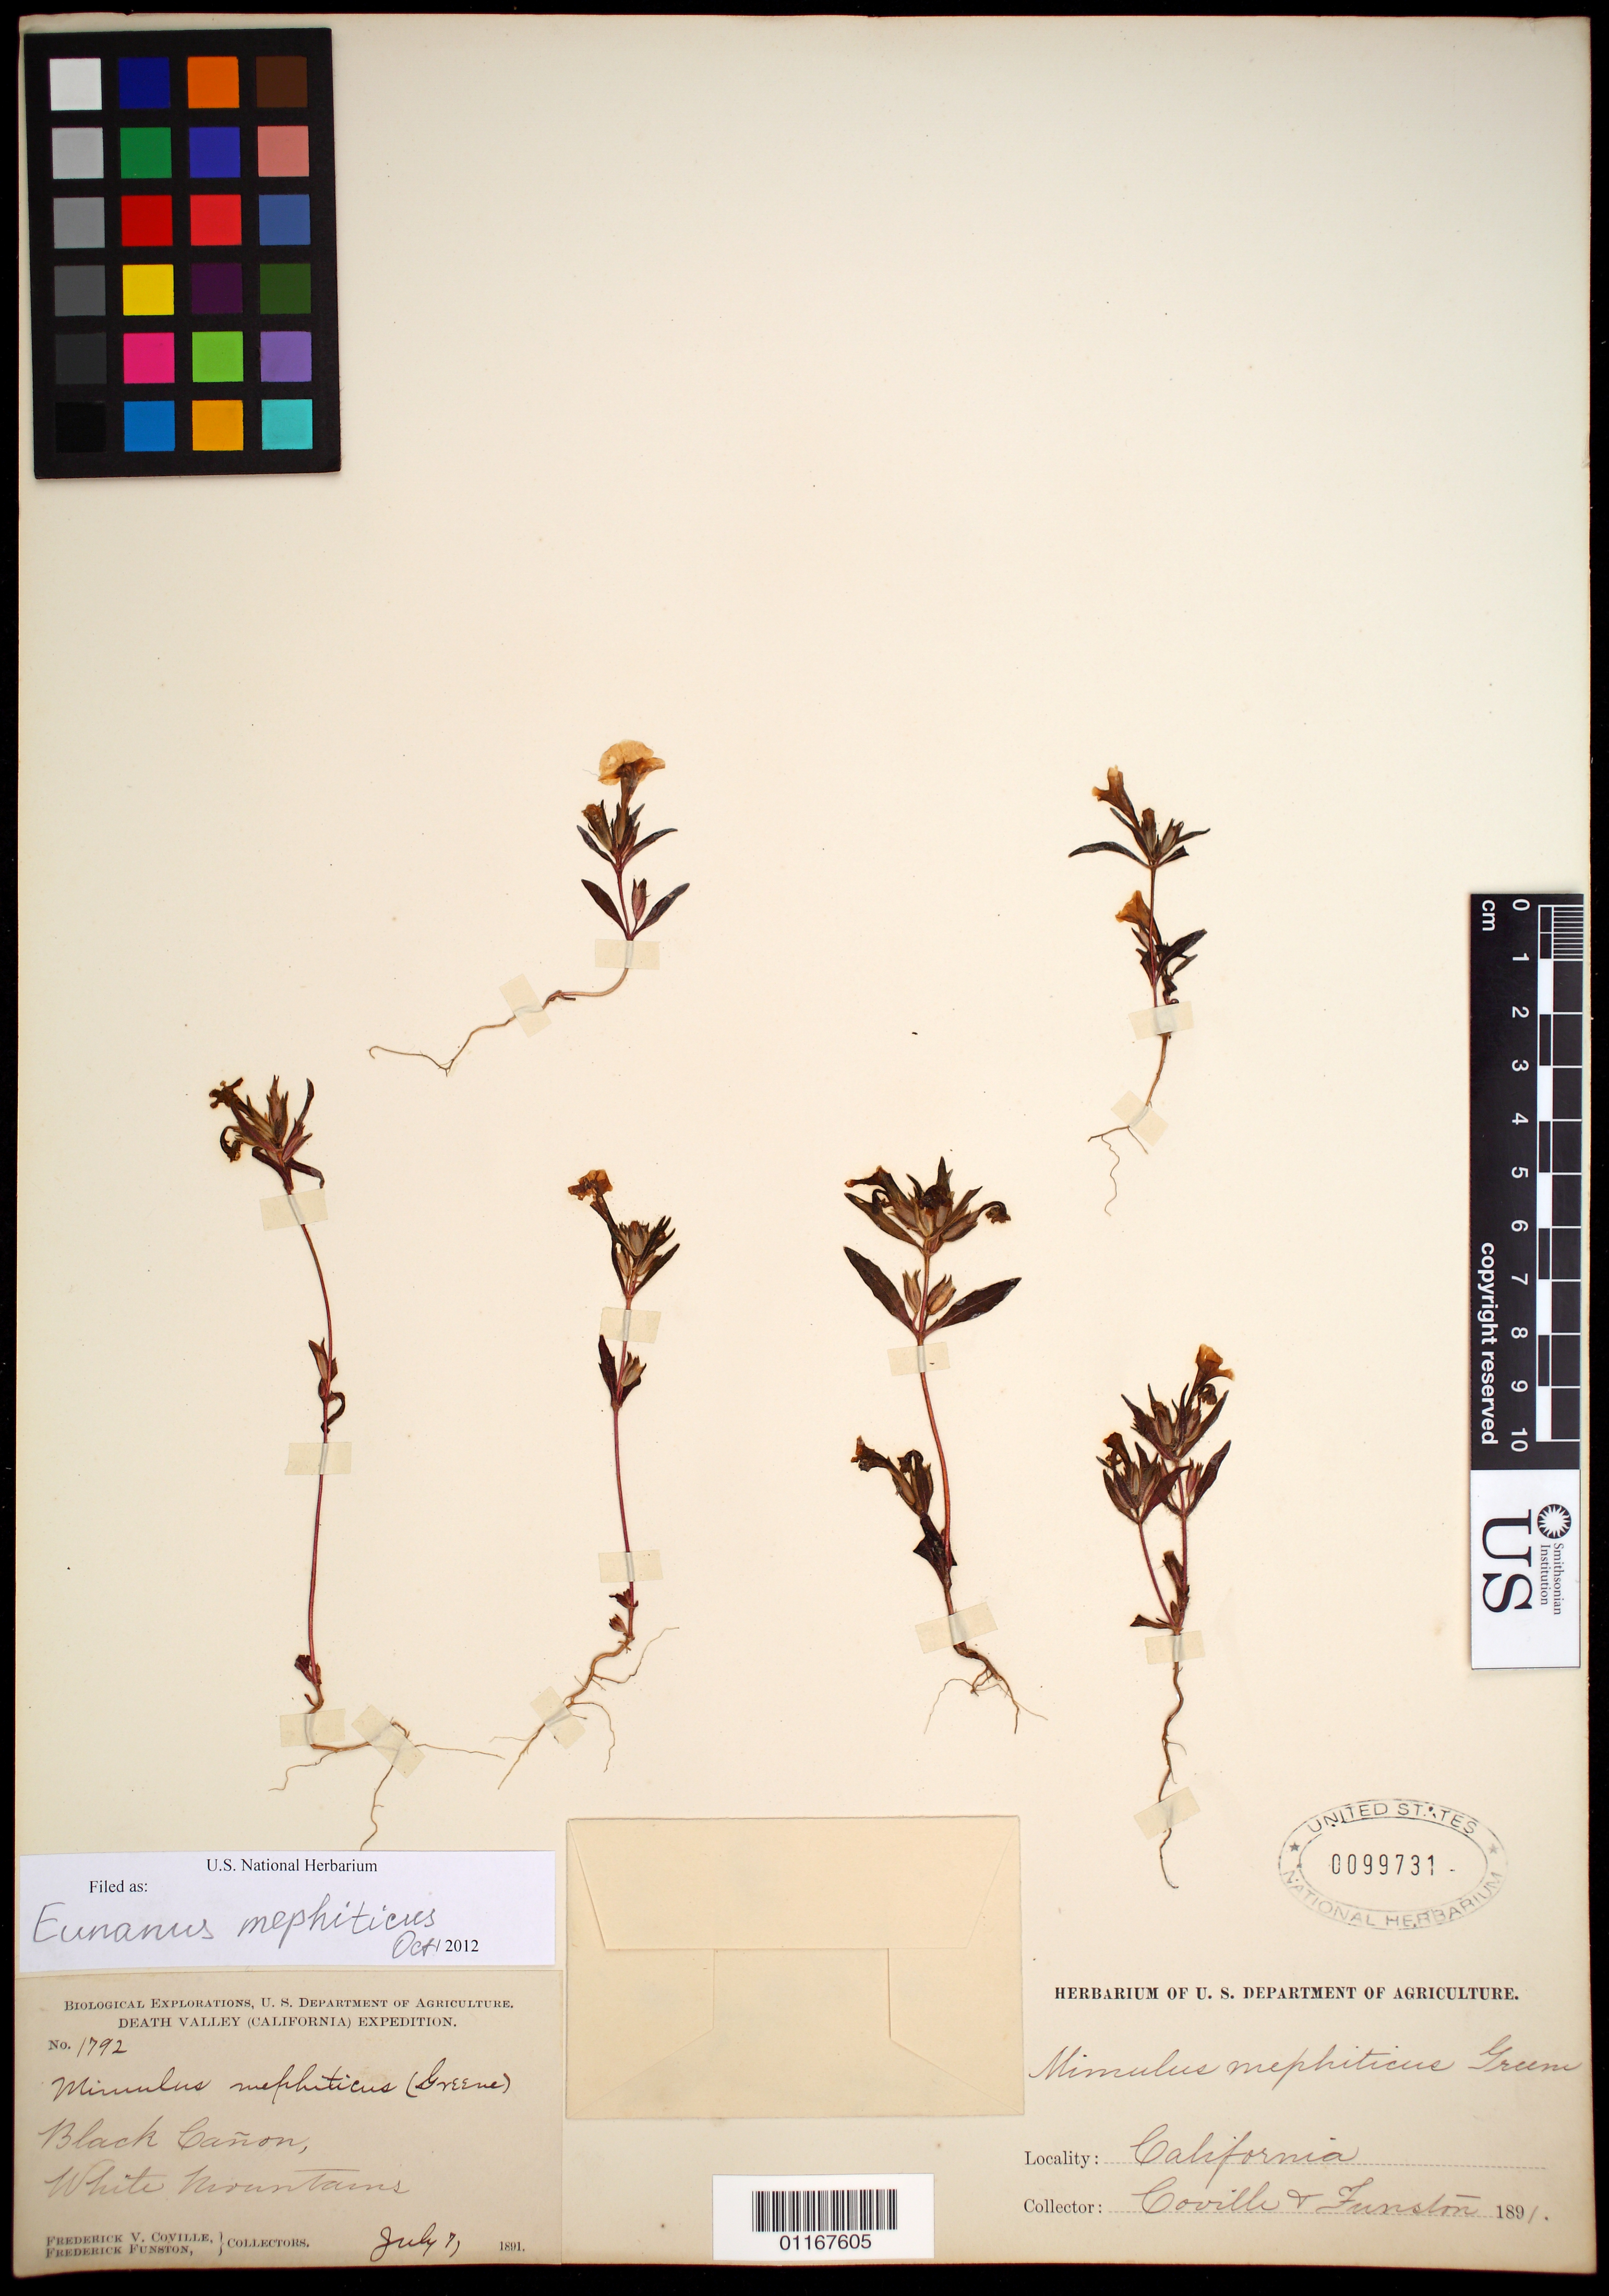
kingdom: Plantae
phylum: Tracheophyta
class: Magnoliopsida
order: Lamiales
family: Phrymaceae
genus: Eunanus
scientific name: Eunanus mephiticus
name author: Greene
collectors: F. V. Coville & F. Funston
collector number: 1792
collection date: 1891-07-07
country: United States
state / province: California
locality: Black Canyon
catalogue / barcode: US 99731